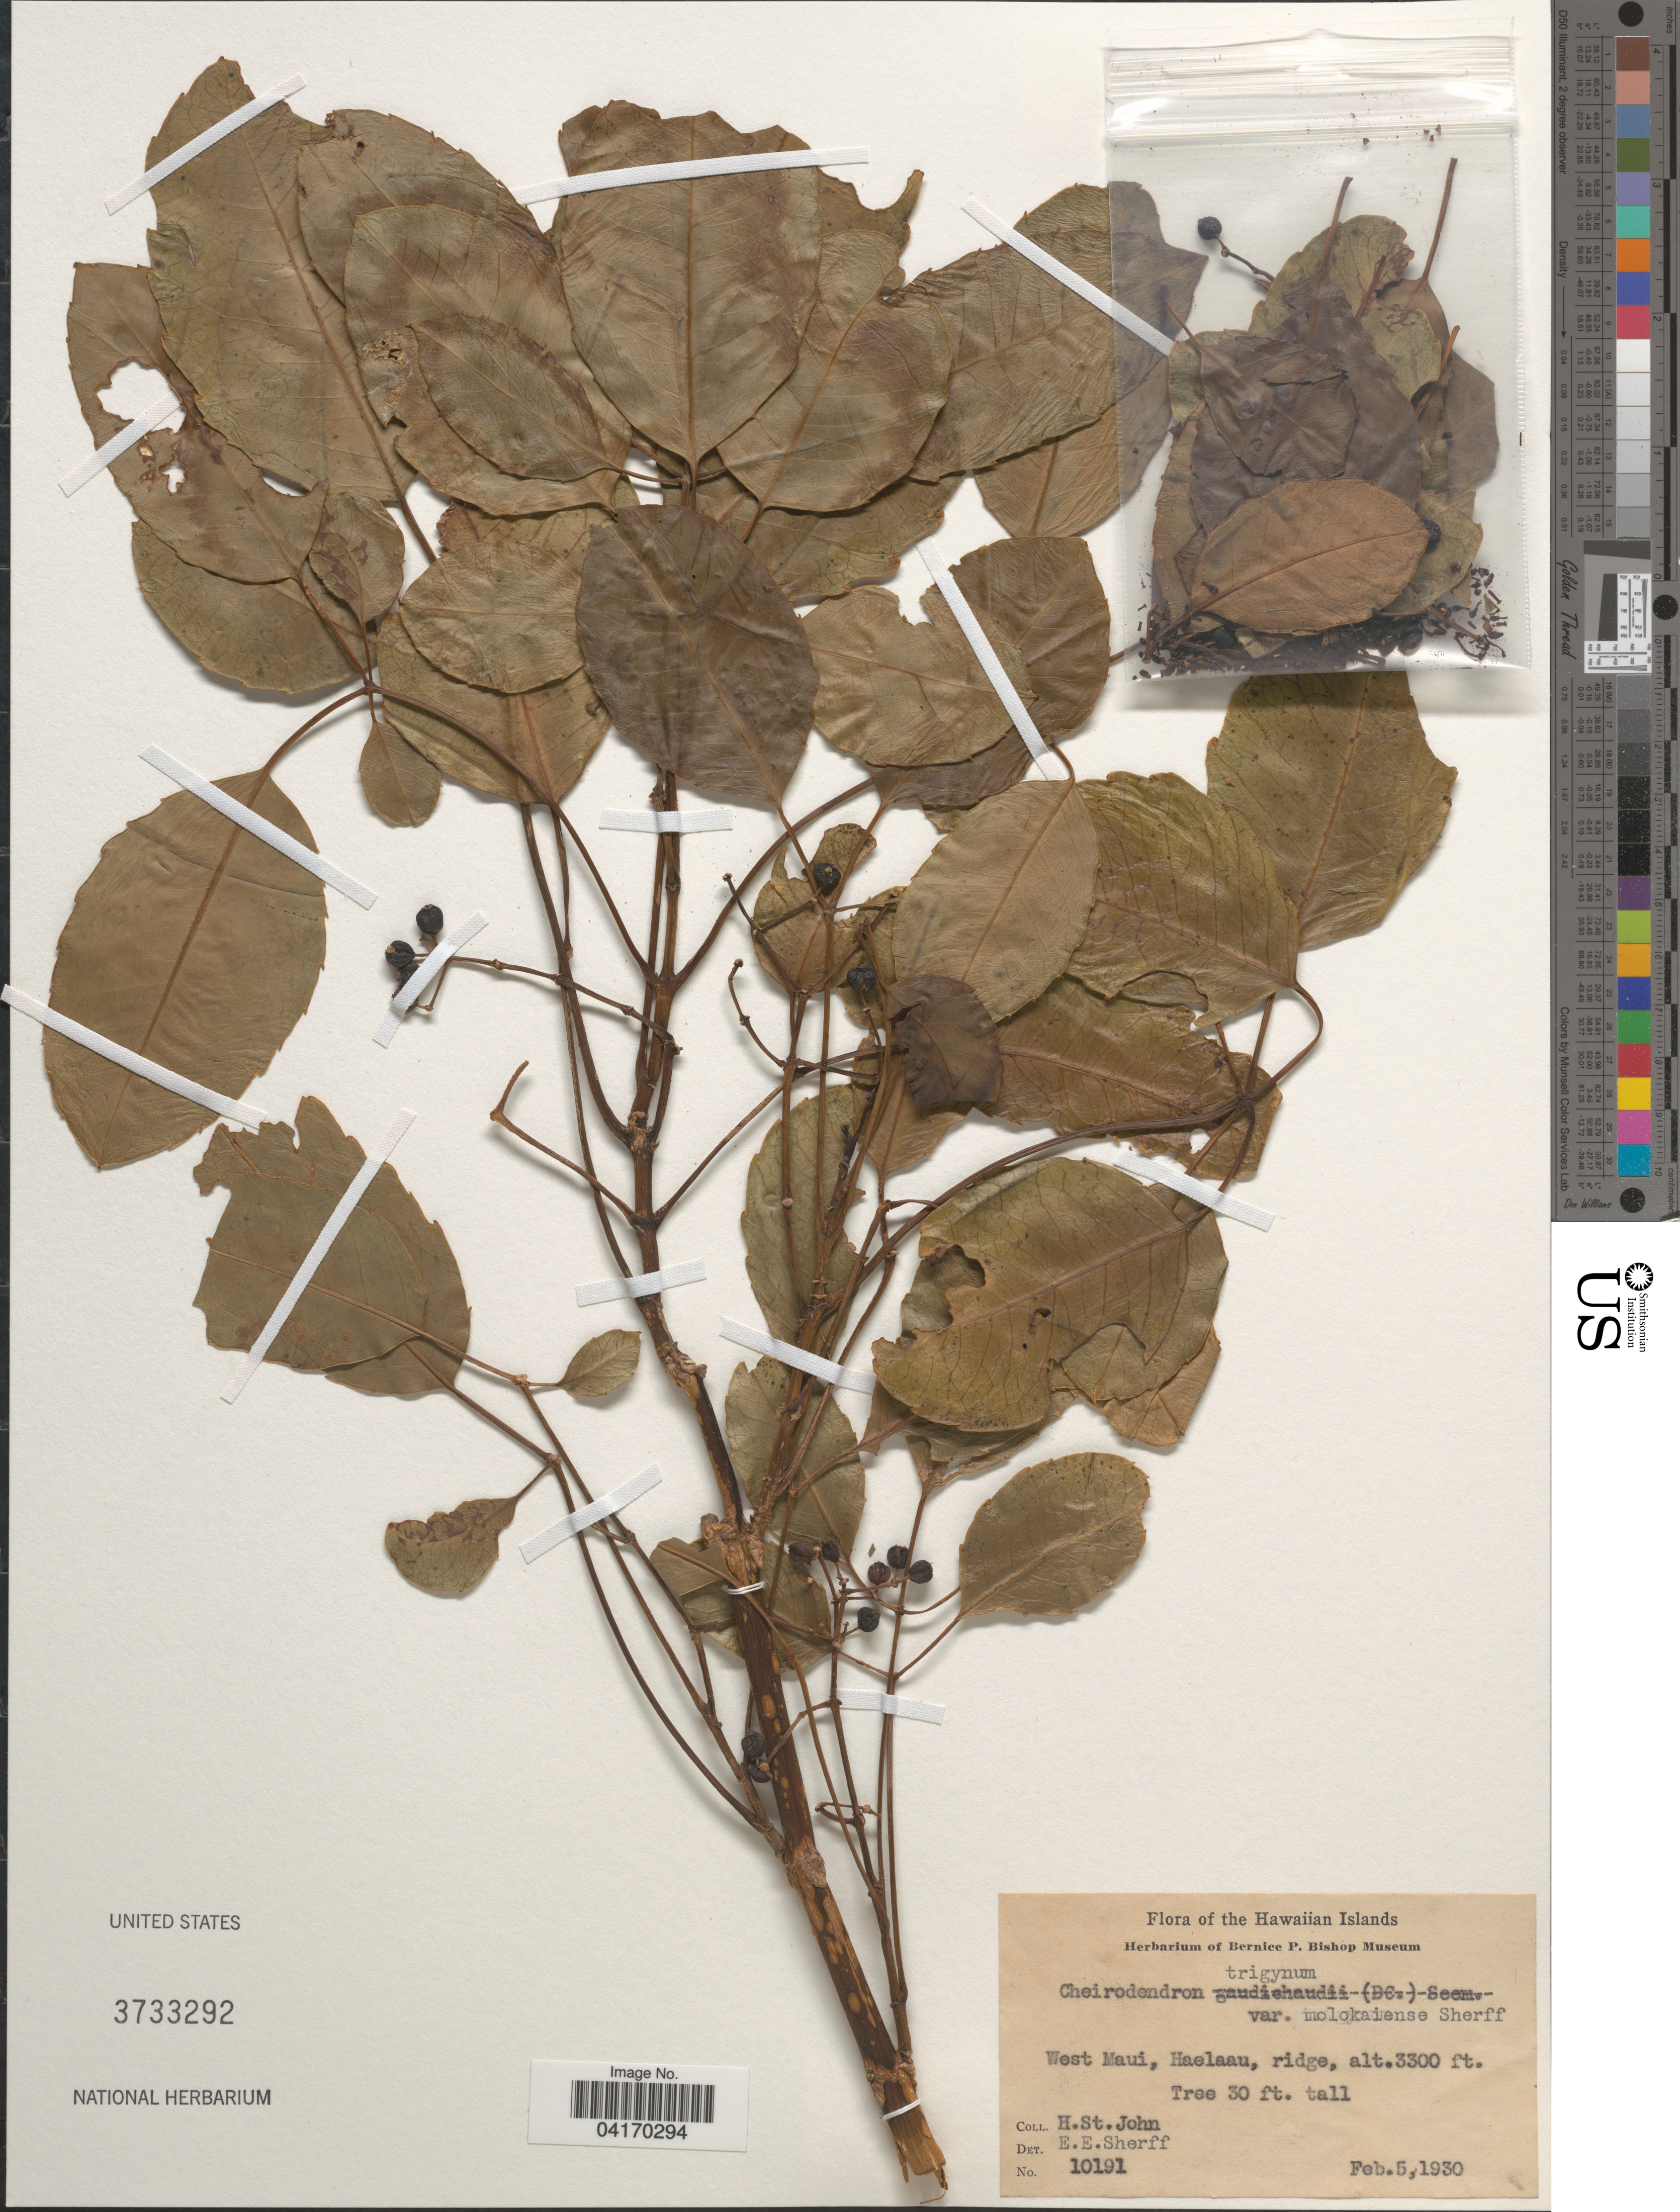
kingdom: Plantae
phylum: Tracheophyta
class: Magnoliopsida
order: Apiales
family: Araliaceae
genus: Cheirodendron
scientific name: Cheirodendron trigynum var. molokaiense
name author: Sherff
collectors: H. St. John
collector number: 10191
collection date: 1930-02-05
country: United States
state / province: Hawaii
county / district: Maui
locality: The Hawaiian Islands. West Maui, Haelaau, ridge.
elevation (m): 1006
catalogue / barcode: US 3733292